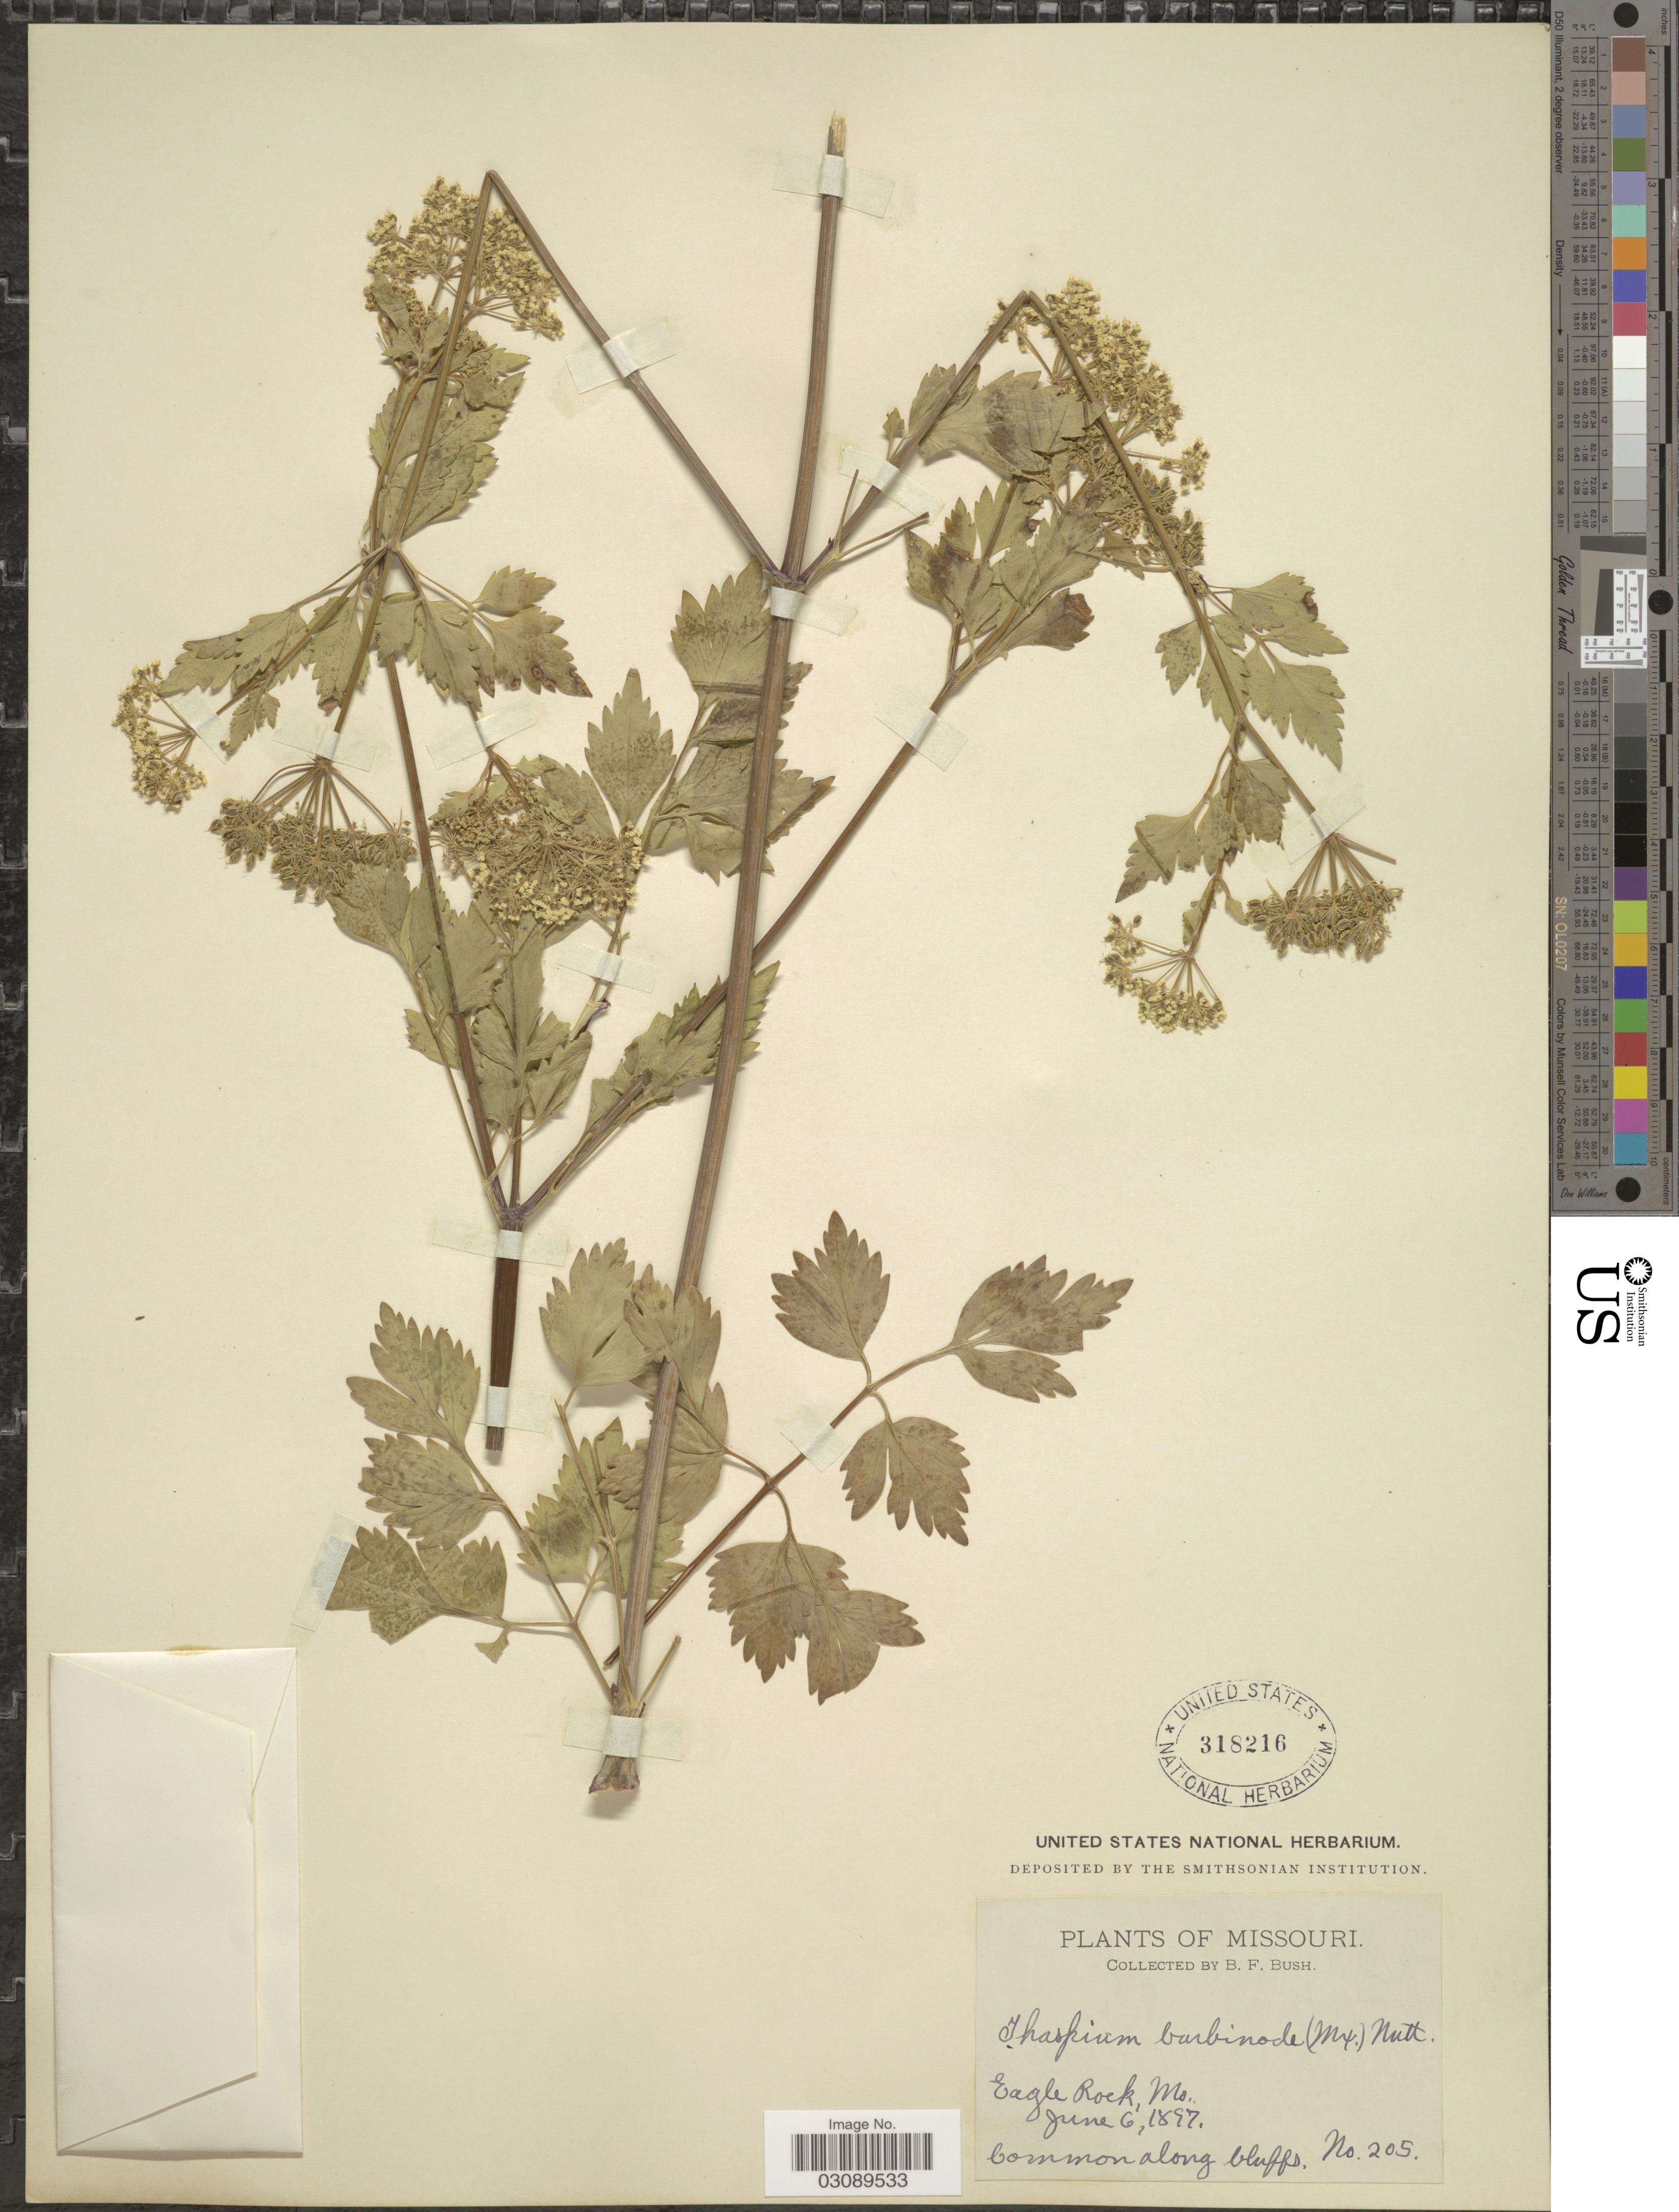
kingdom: Plantae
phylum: Tracheophyta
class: Magnoliopsida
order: Apiales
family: Apiaceae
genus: Thaspium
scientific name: Thaspium barbinode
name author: (Michx.) Nutt.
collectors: B. F. Bush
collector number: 205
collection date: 1897-06-06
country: United States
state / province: Missouri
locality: Eagle Rock.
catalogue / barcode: US 318216